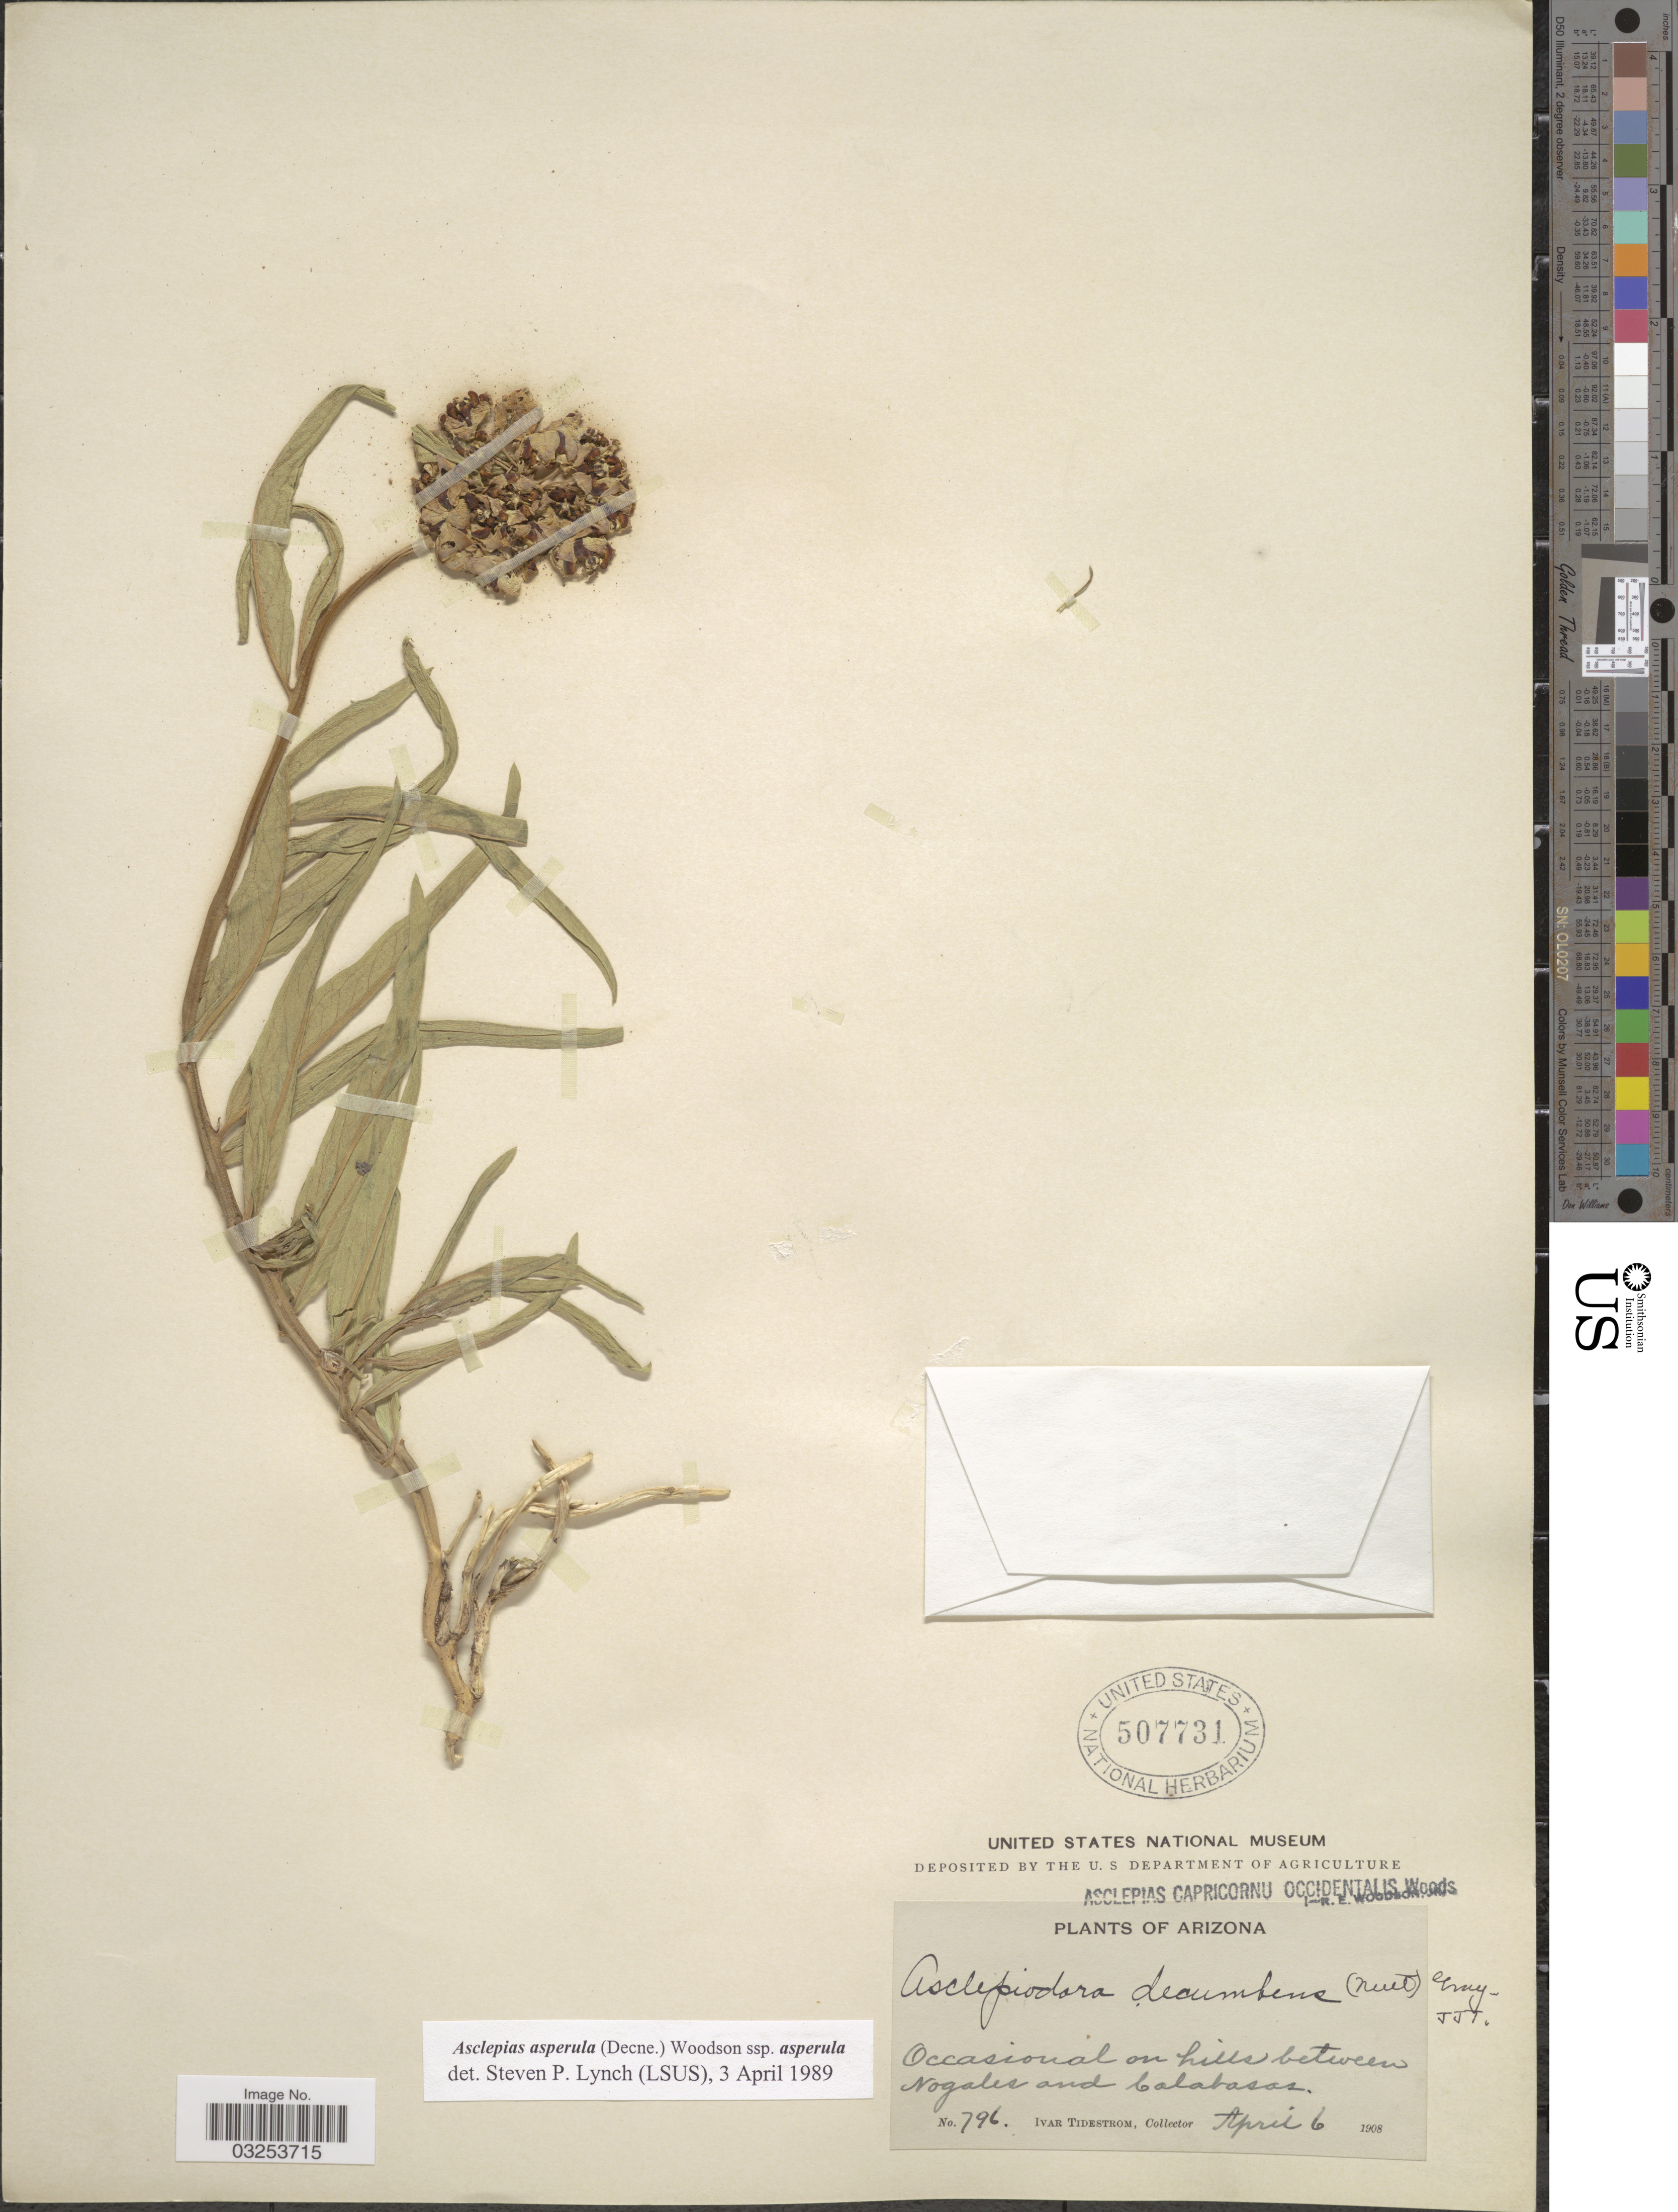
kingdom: Plantae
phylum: Tracheophyta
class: Magnoliopsida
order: Gentianales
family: Apocynaceae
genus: Asclepias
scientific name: Asclepias asperula subsp. asperula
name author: (Decne.) Woodson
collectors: I. F. Tidestrom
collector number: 796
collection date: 1908-04-06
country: United States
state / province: Arizona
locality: On hills between Nogales and Calabasas.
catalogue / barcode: US 507731